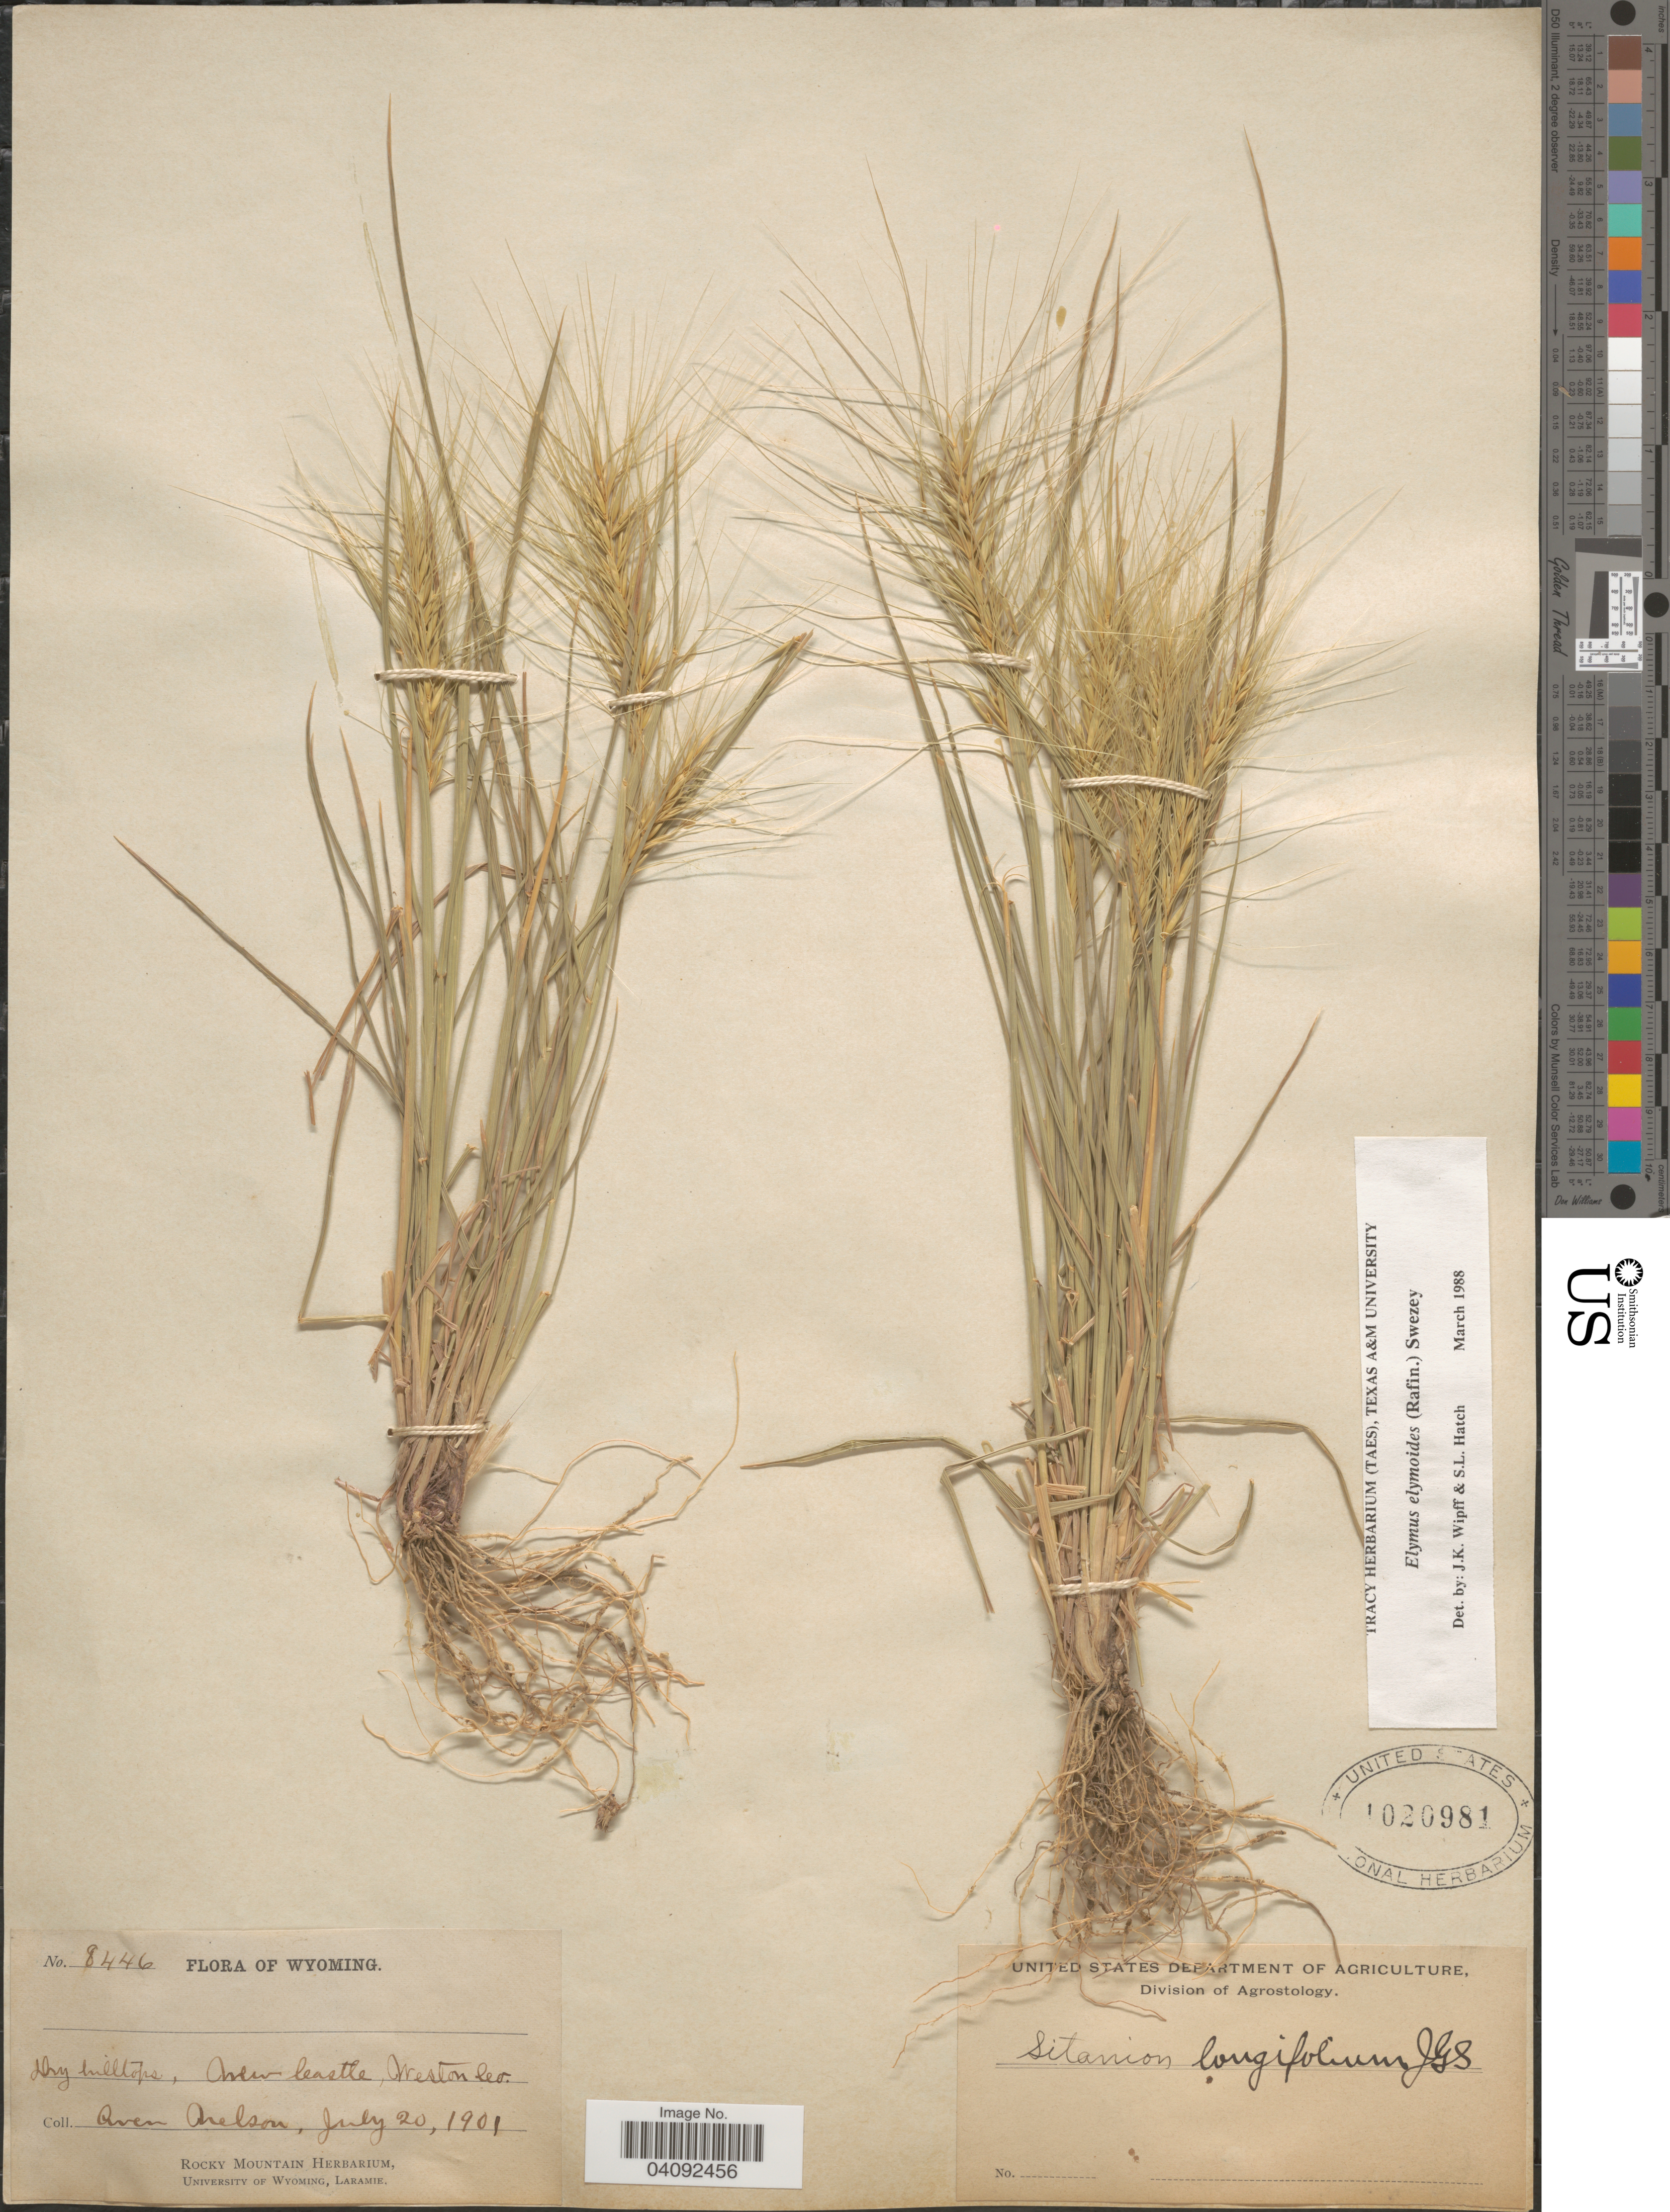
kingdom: Plantae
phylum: Tracheophyta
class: Liliopsida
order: Poales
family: Poaceae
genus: Elymus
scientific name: Elymus elymoides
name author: (Raf.) Swezey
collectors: A. Nelson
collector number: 8446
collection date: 1901-07-20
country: United States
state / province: Wyoming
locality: New Castle, Weston Co.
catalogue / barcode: US 1020981